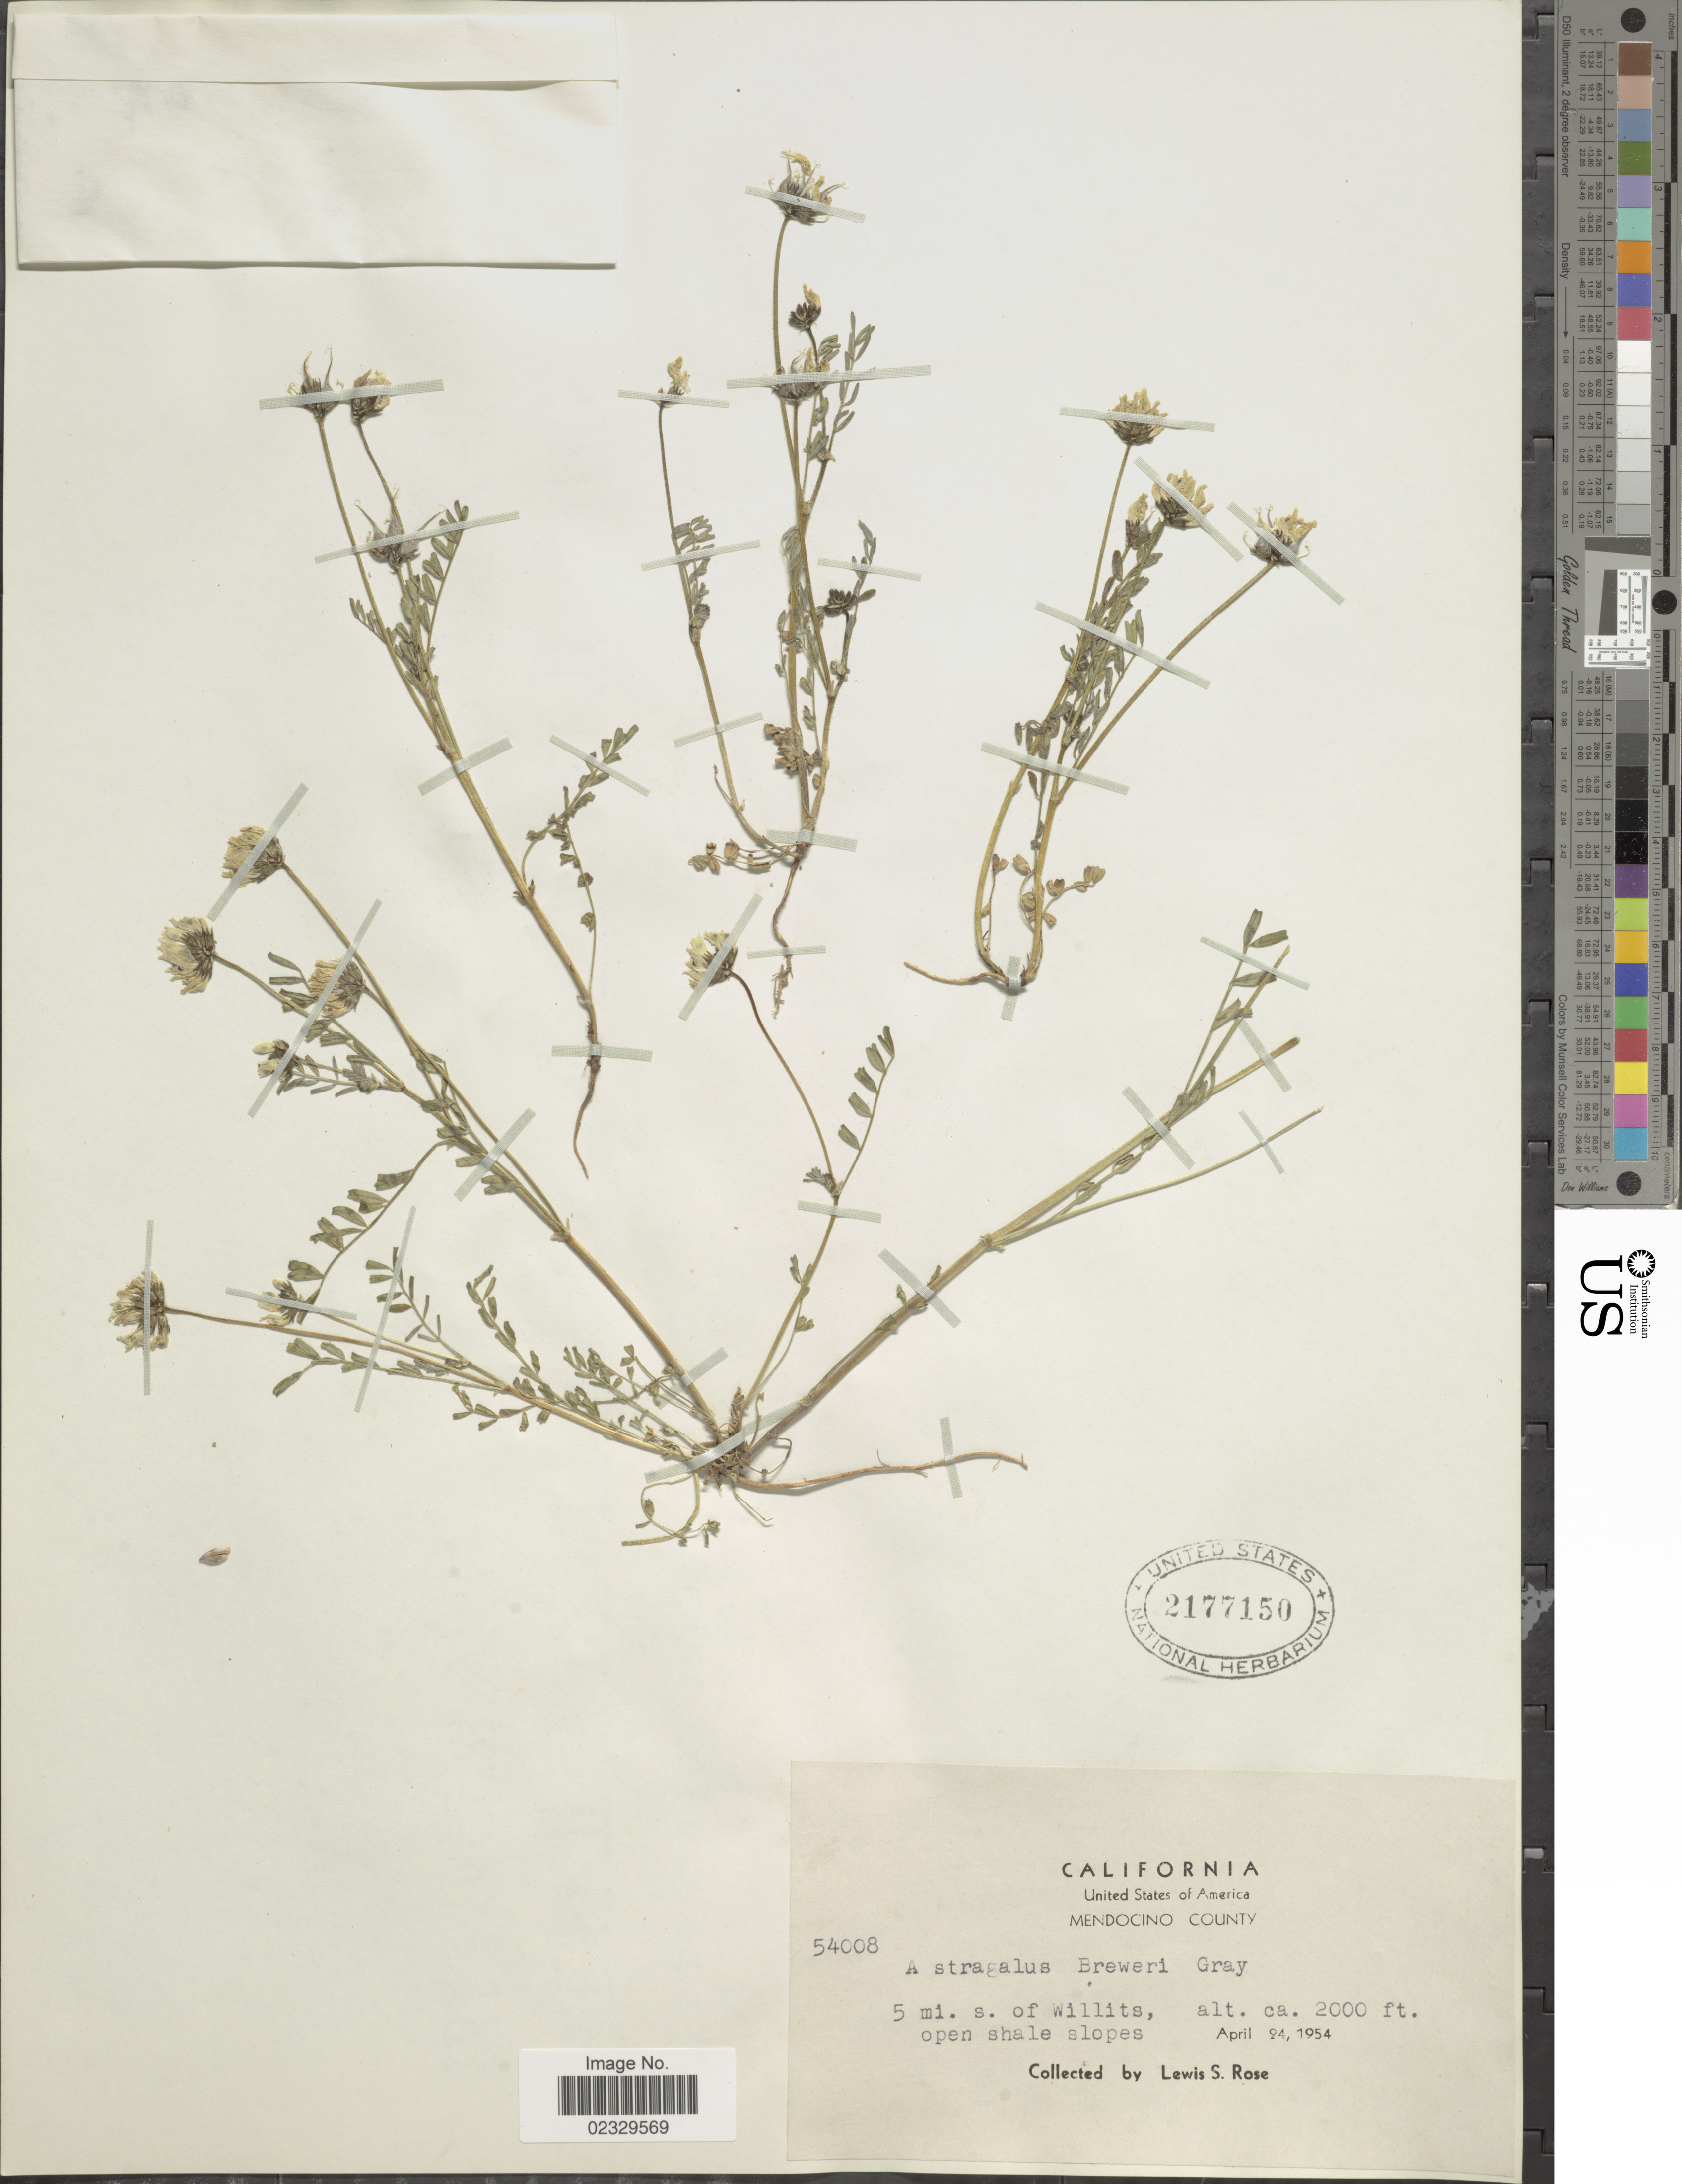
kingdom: Plantae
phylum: Tracheophyta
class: Magnoliopsida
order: Fabales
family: Fabaceae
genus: Astragalus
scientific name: Astragalus breweri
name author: A. Gray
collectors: L. S. Rose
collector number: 54008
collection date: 1954-04-24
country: United States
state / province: California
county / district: Mendocino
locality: Mendocino County. 5 mi. s. of Willits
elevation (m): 610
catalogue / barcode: US 2177150